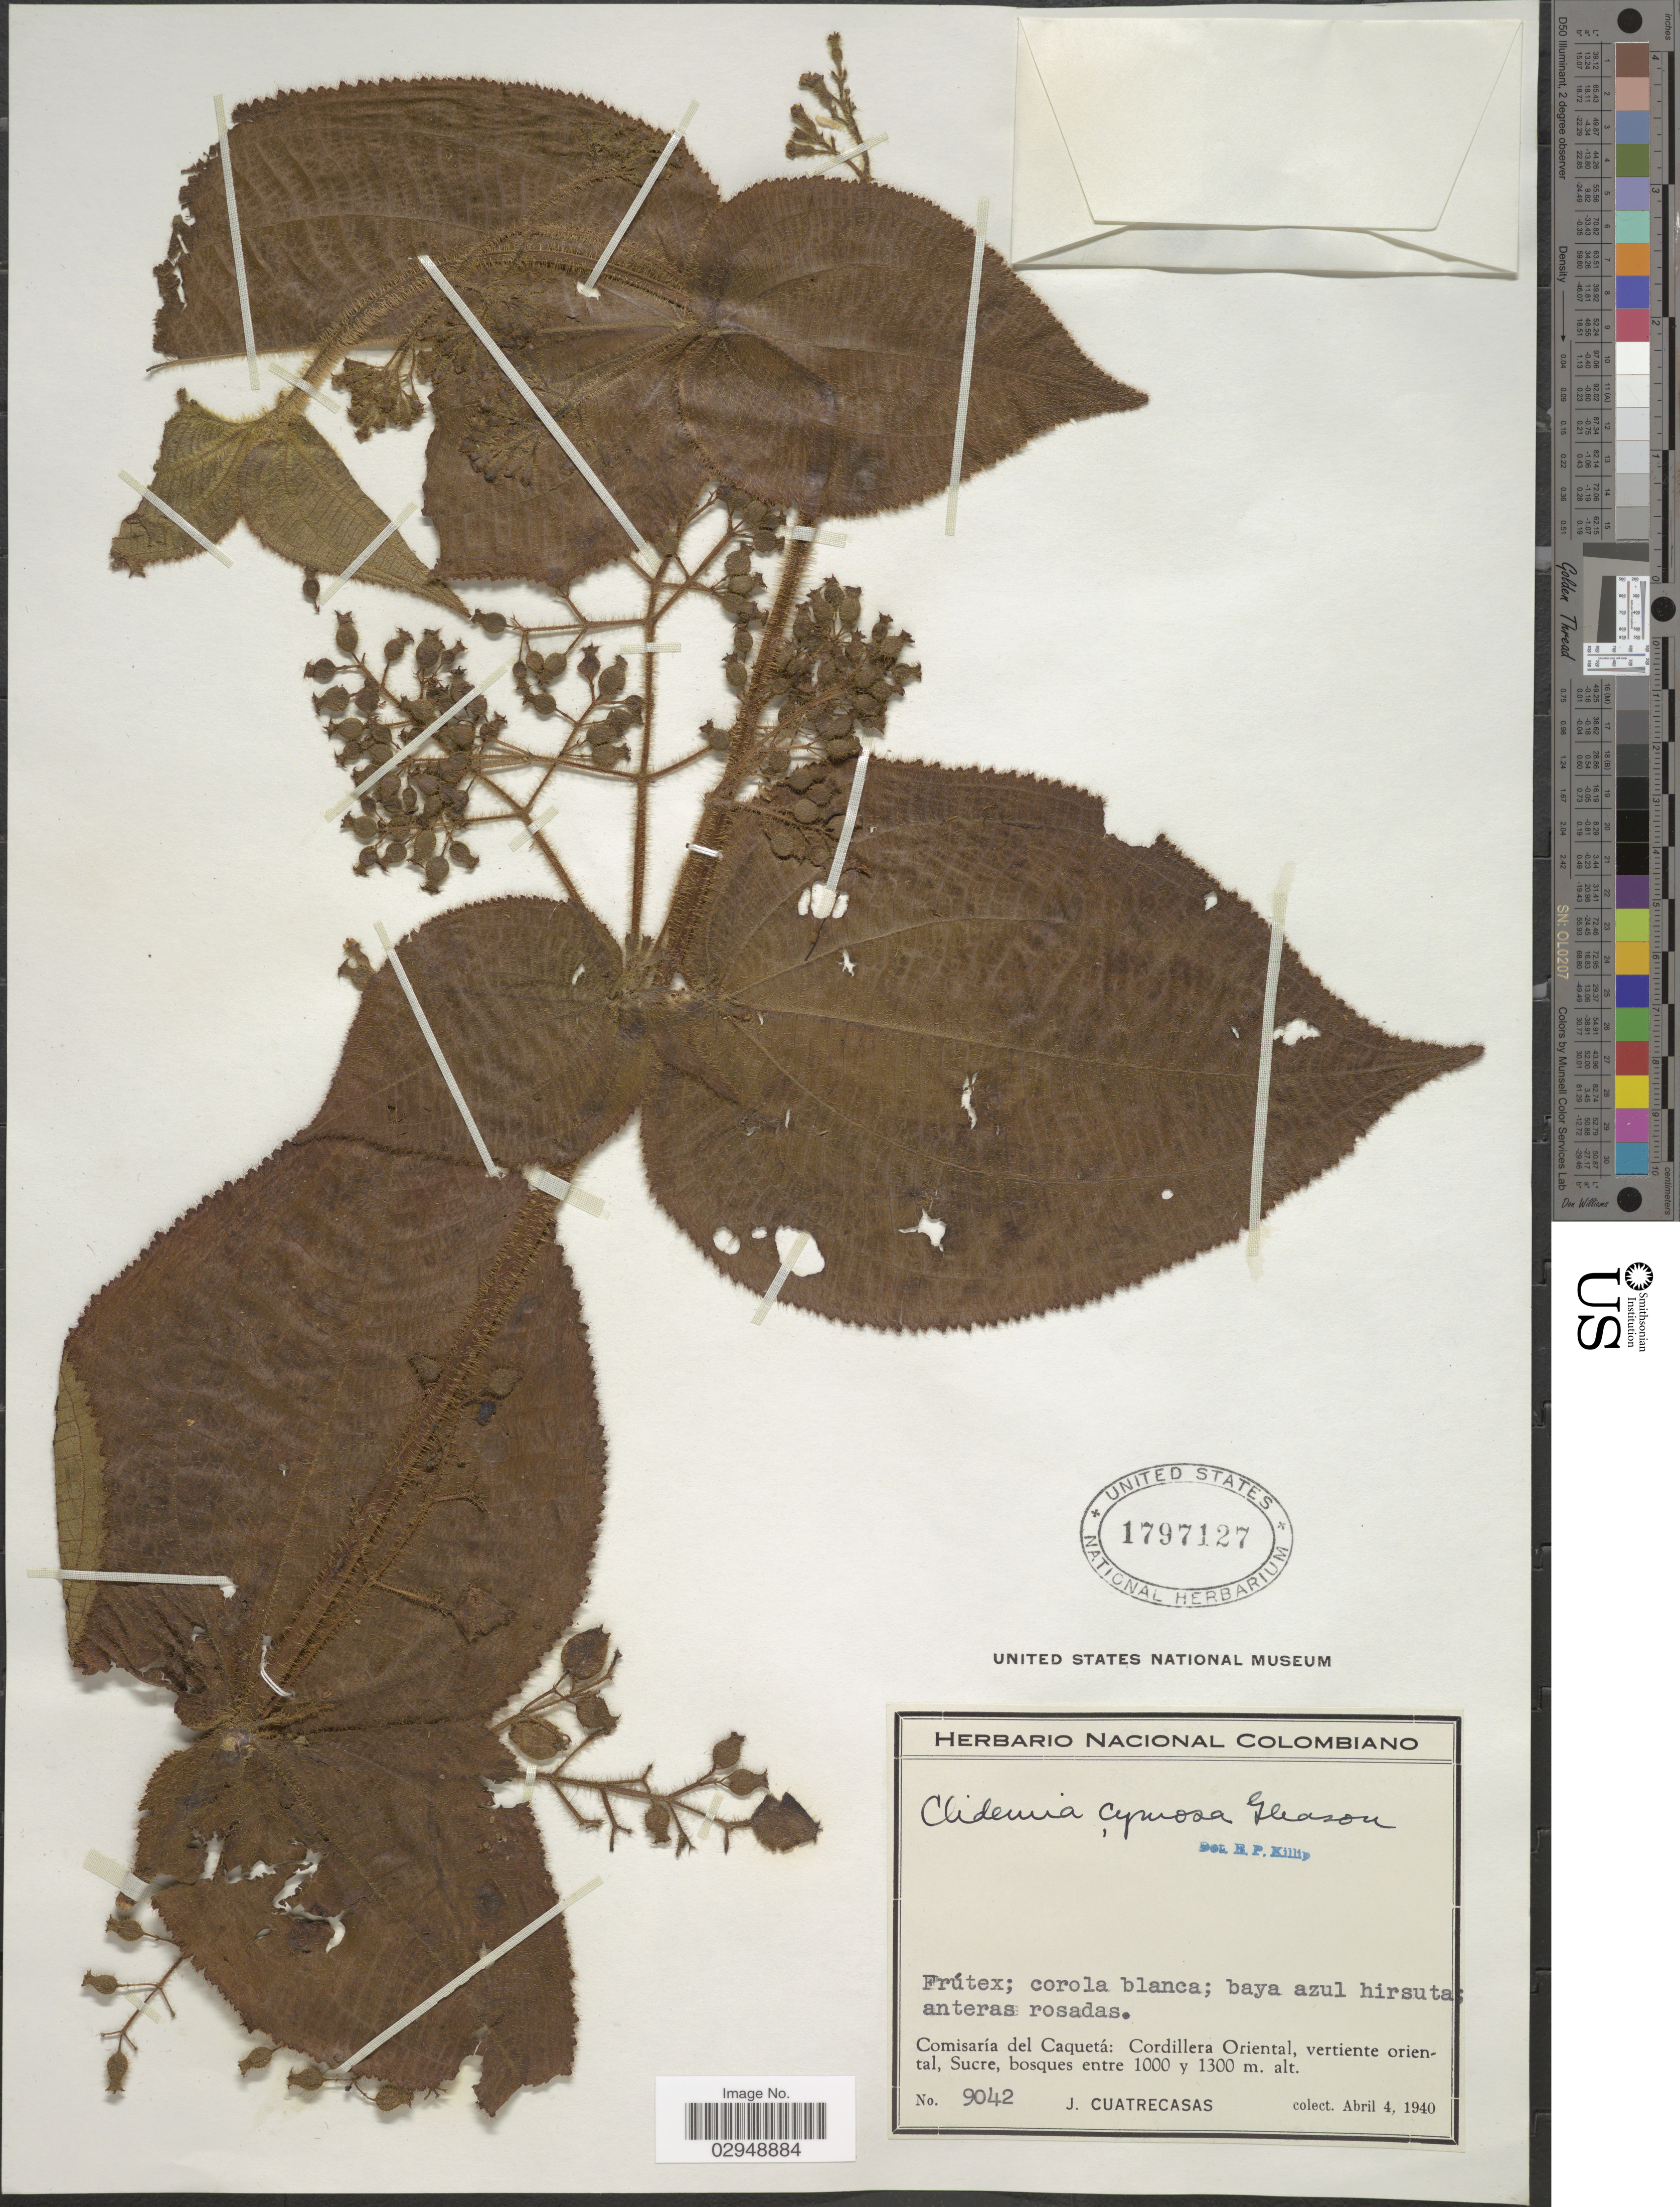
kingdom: Plantae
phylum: Tracheophyta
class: Magnoliopsida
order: Myrtales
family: Melastomataceae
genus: Clidemia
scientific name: Clidemia ciliata var. testiculata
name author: (Triana) L. Uribe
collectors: J. Cuatrecasas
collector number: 9042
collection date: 1940-04-04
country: Colombia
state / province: Caquetá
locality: Comisaría del Caquetá: Cordillera Oriental, vertiente oriental, Sucre.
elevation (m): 1000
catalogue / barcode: US 1797127